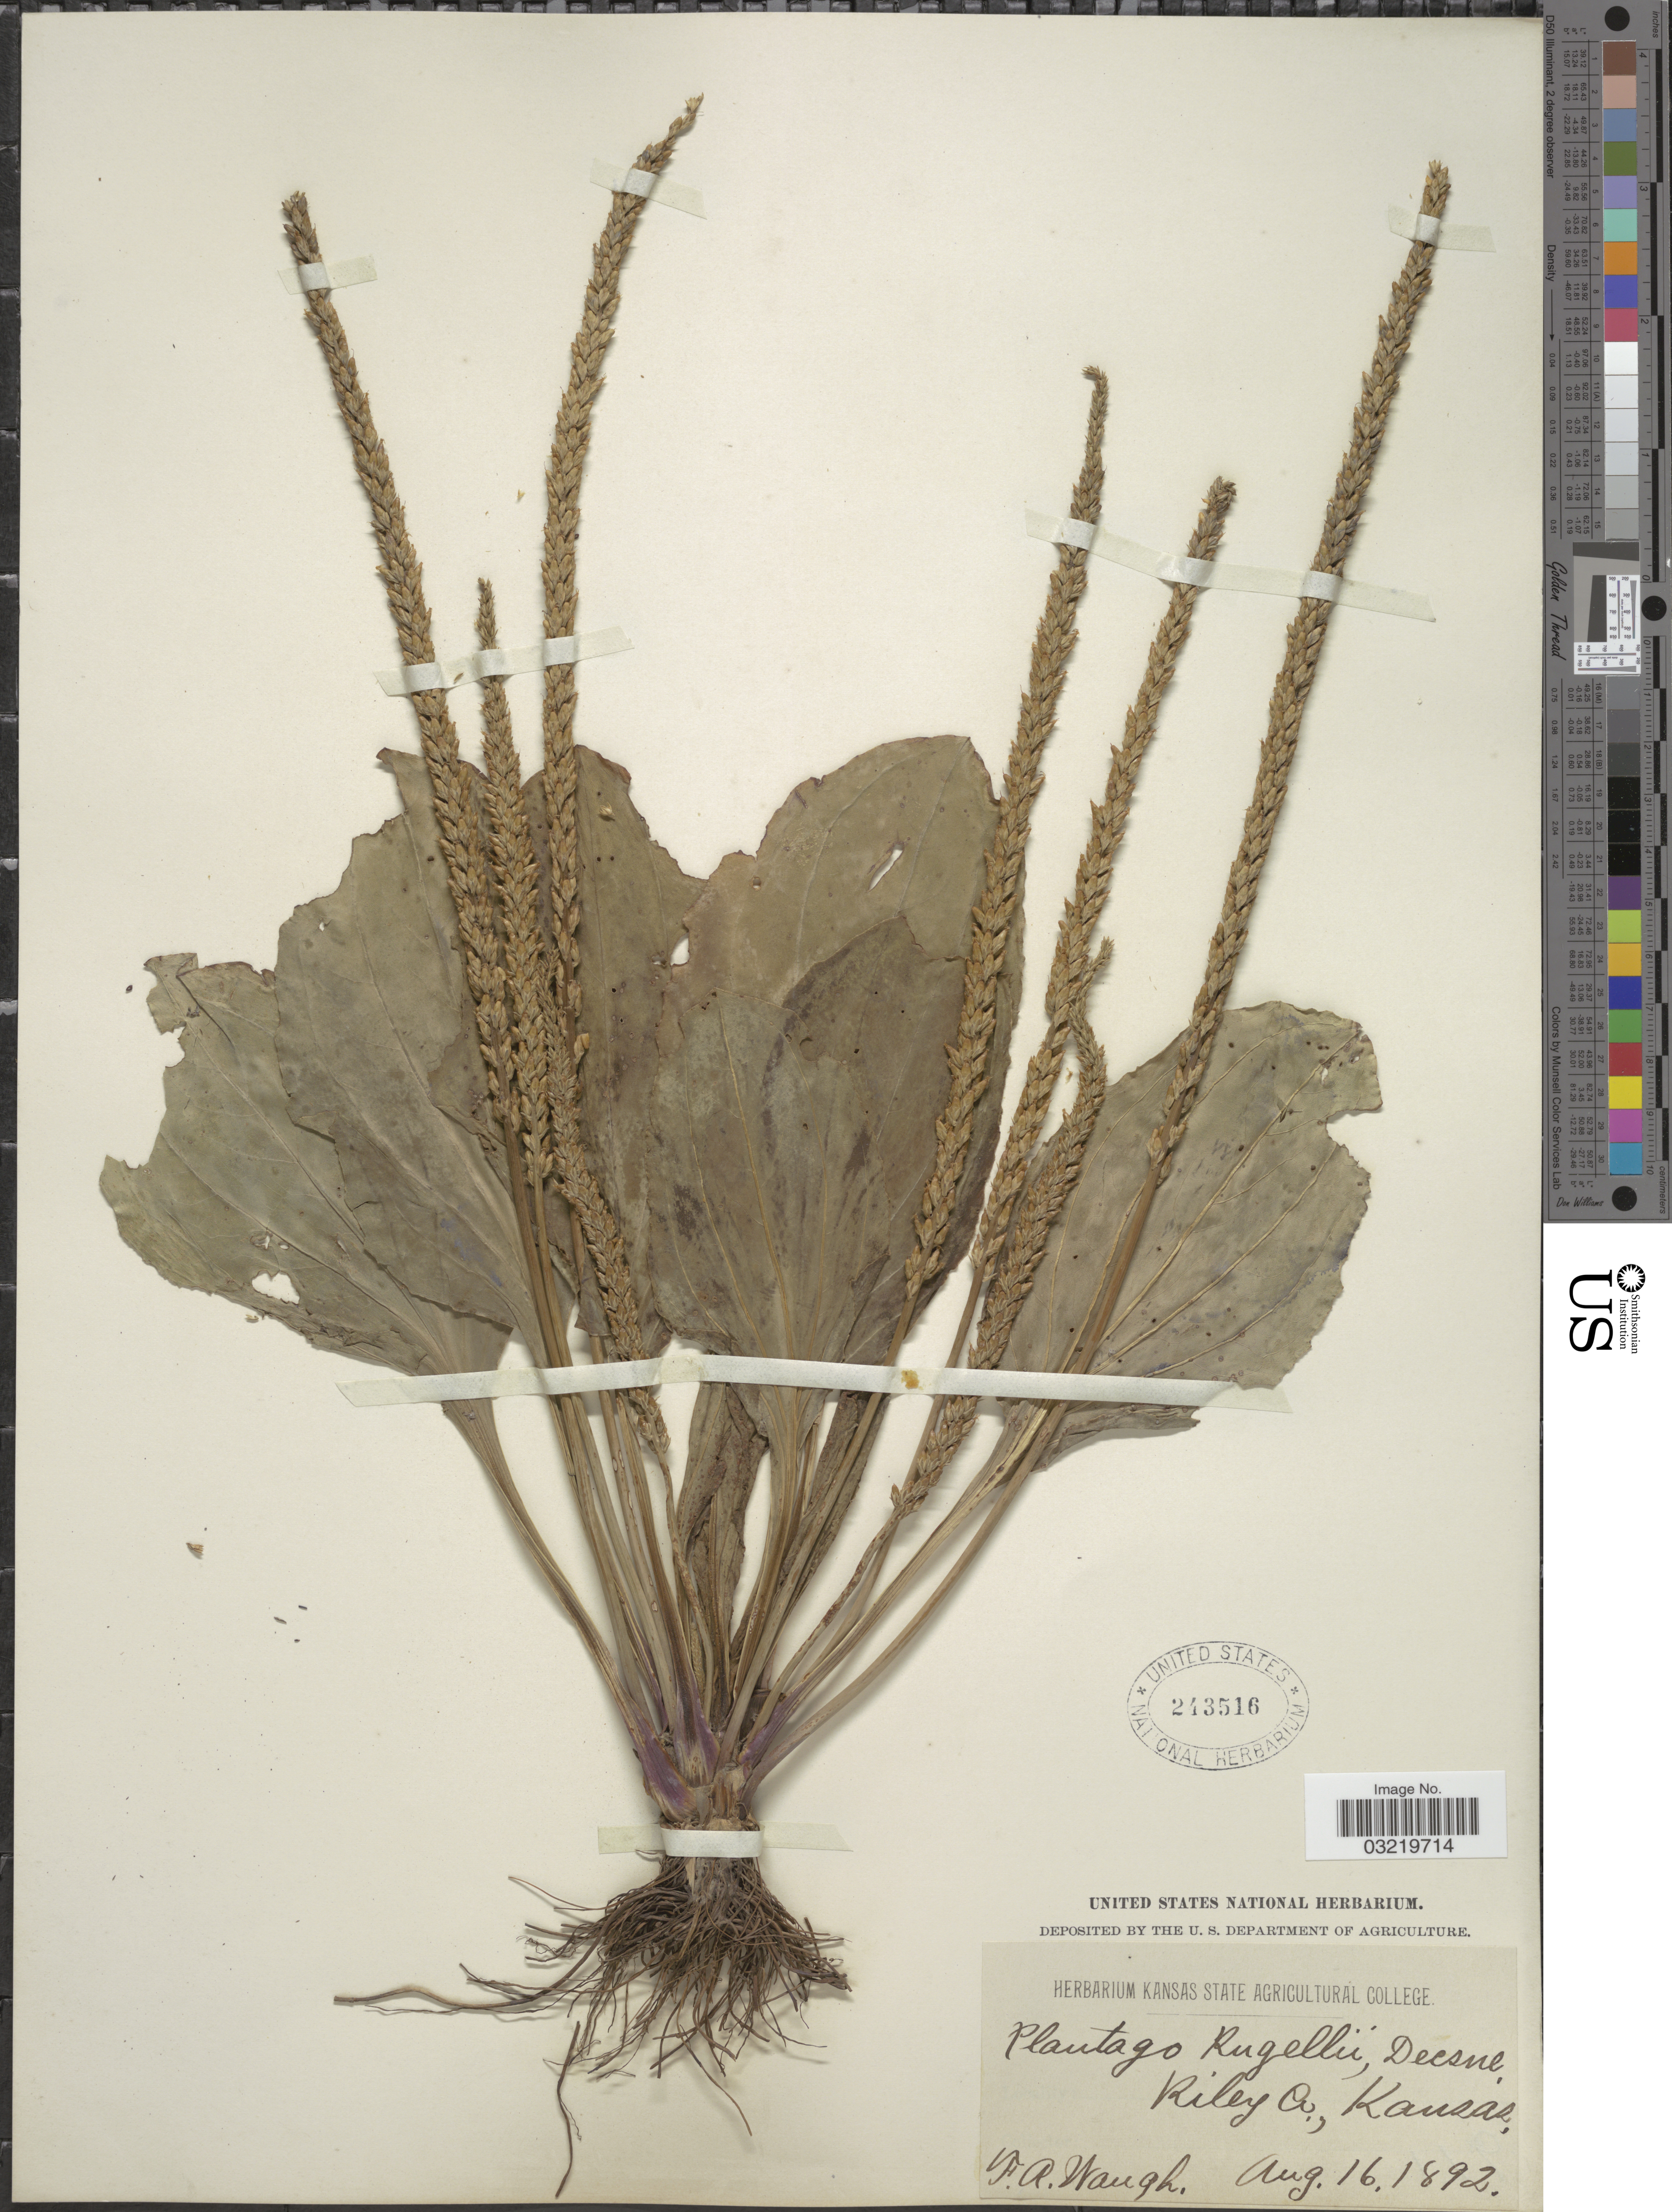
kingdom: Plantae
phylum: Tracheophyta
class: Magnoliopsida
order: Lamiales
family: Plantaginaceae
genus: Plantago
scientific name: Plantago rugelii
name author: Decne.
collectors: F. Waugh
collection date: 1892-08-16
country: United States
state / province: Kansas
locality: Riley Co.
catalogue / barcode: US 243516